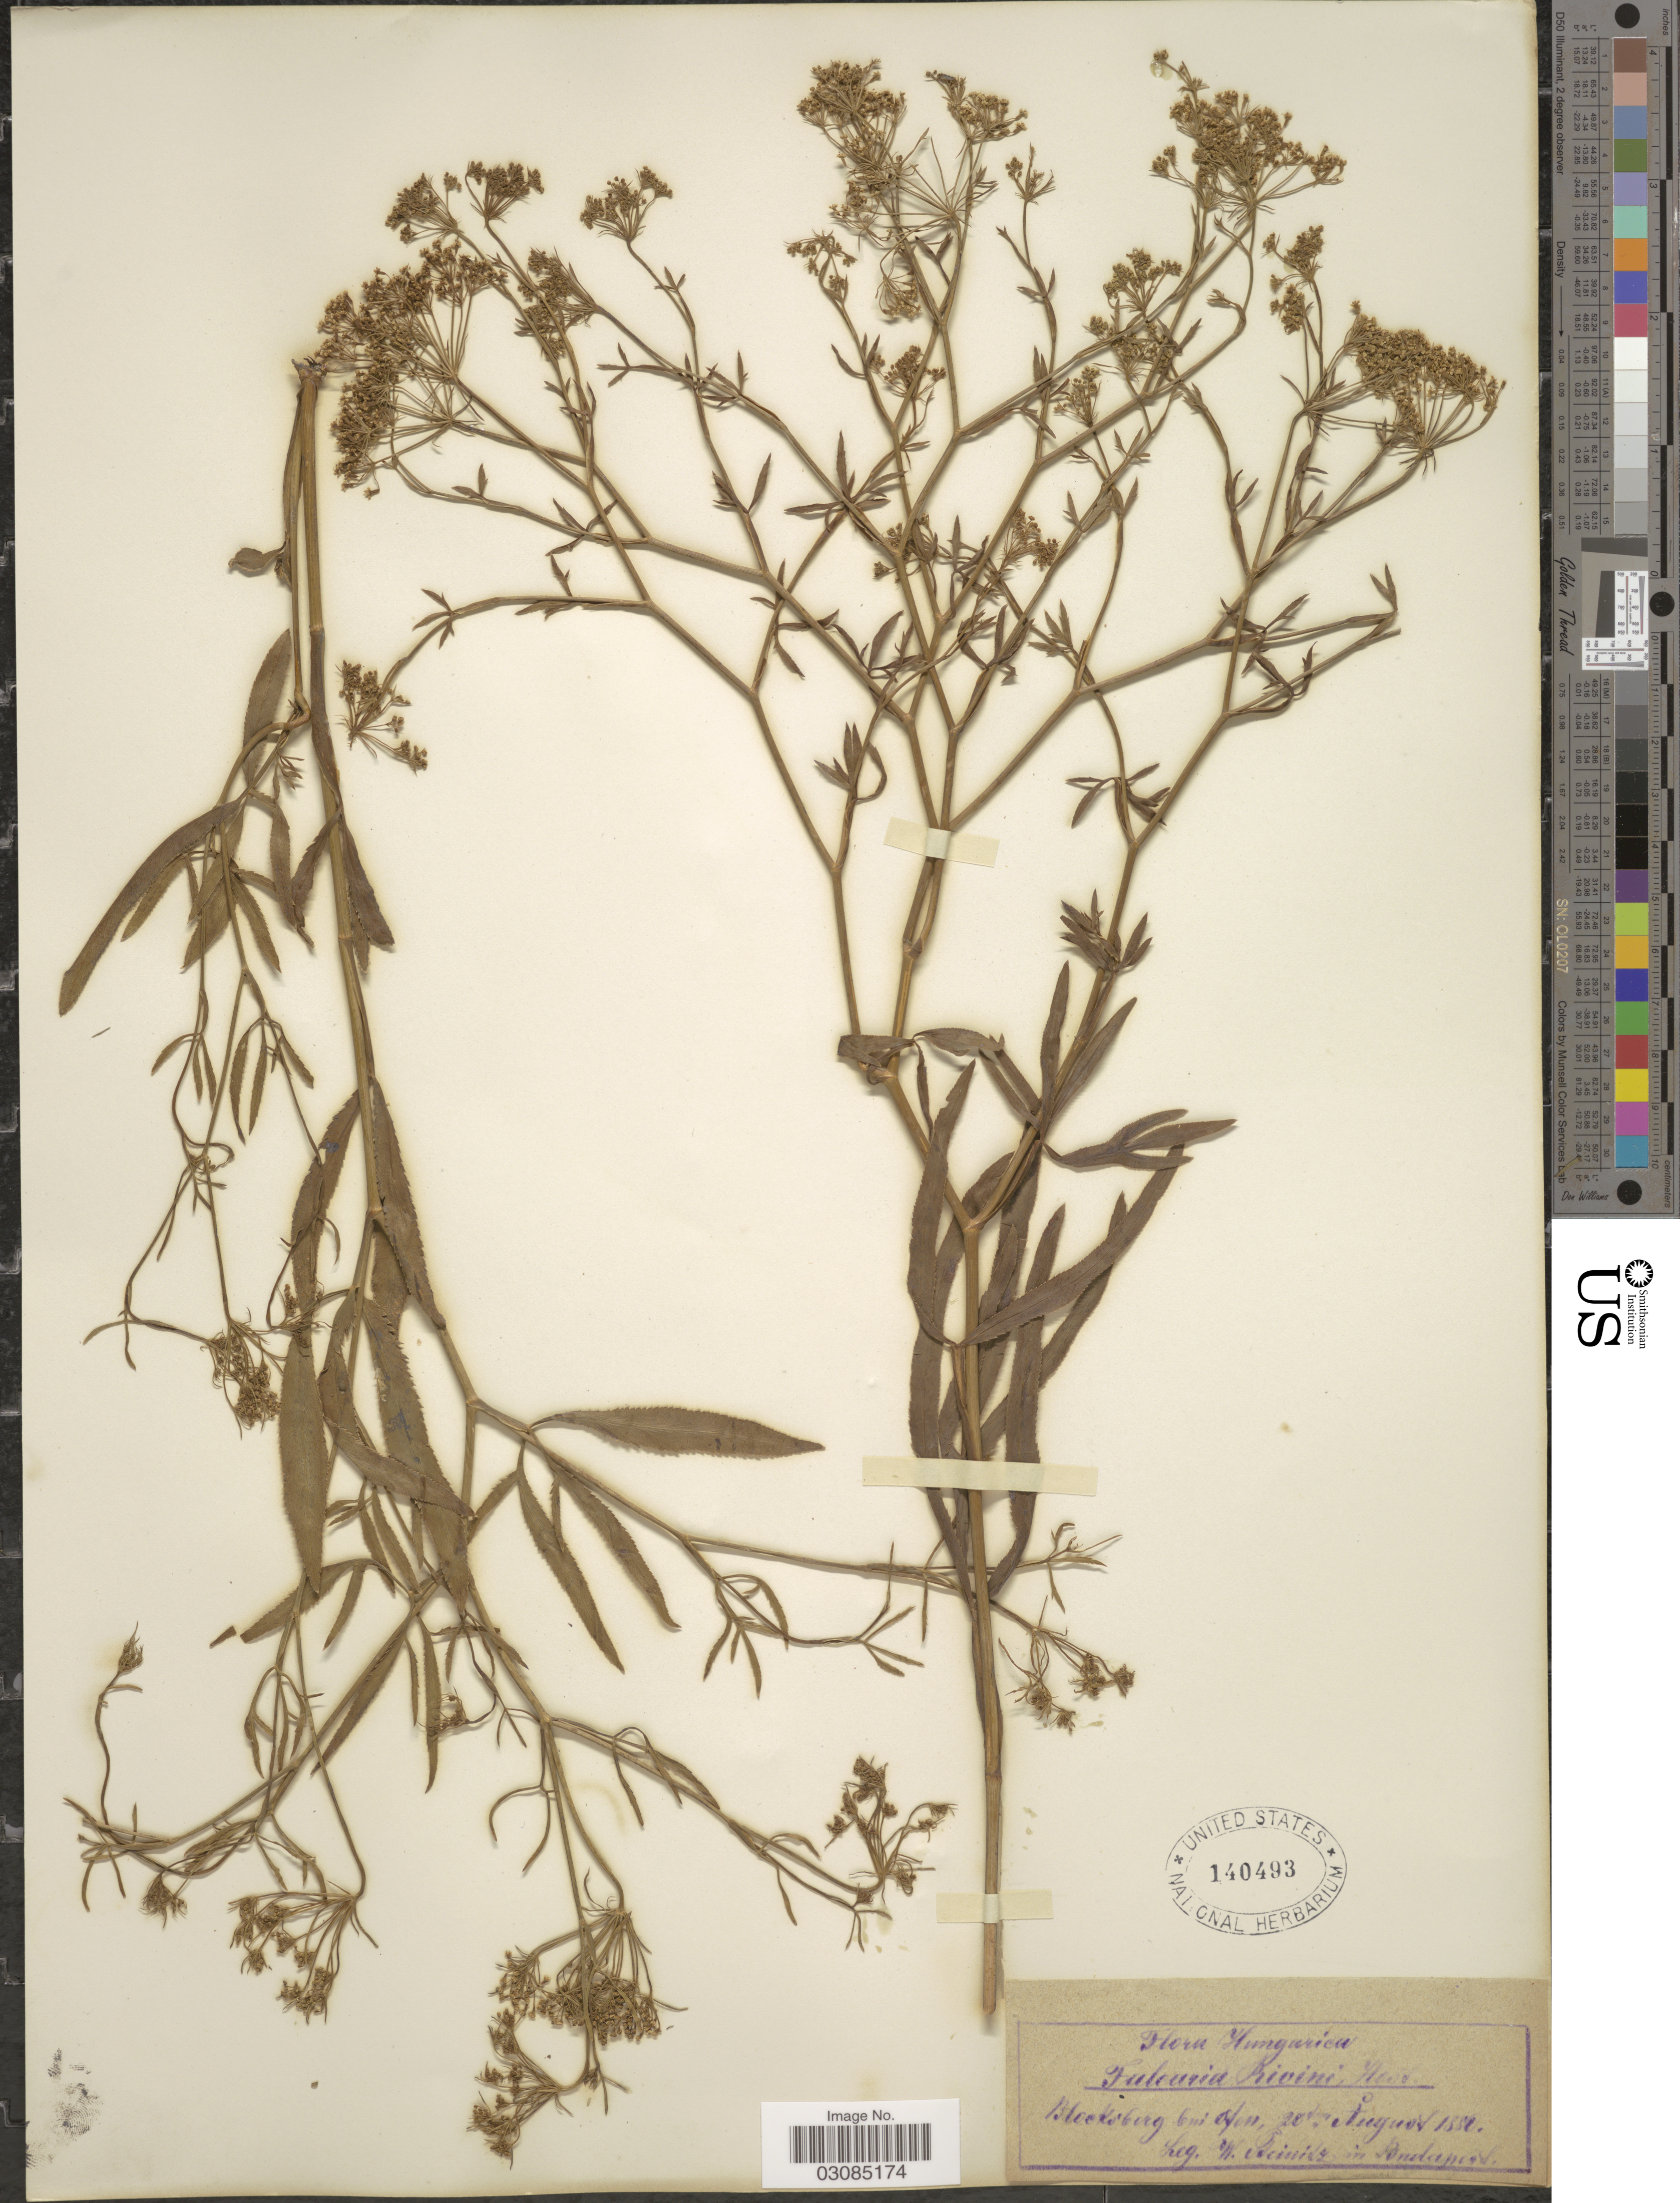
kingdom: Plantae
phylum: Tracheophyta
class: Magnoliopsida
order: Apiales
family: Apiaceae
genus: Falcaria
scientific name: Falcaria rivini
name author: Host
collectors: W. Reinitz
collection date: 1880-08-20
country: Hungary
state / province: Budapest, Capital District of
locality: Hocksberg bei Ofen.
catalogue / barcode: US 140493